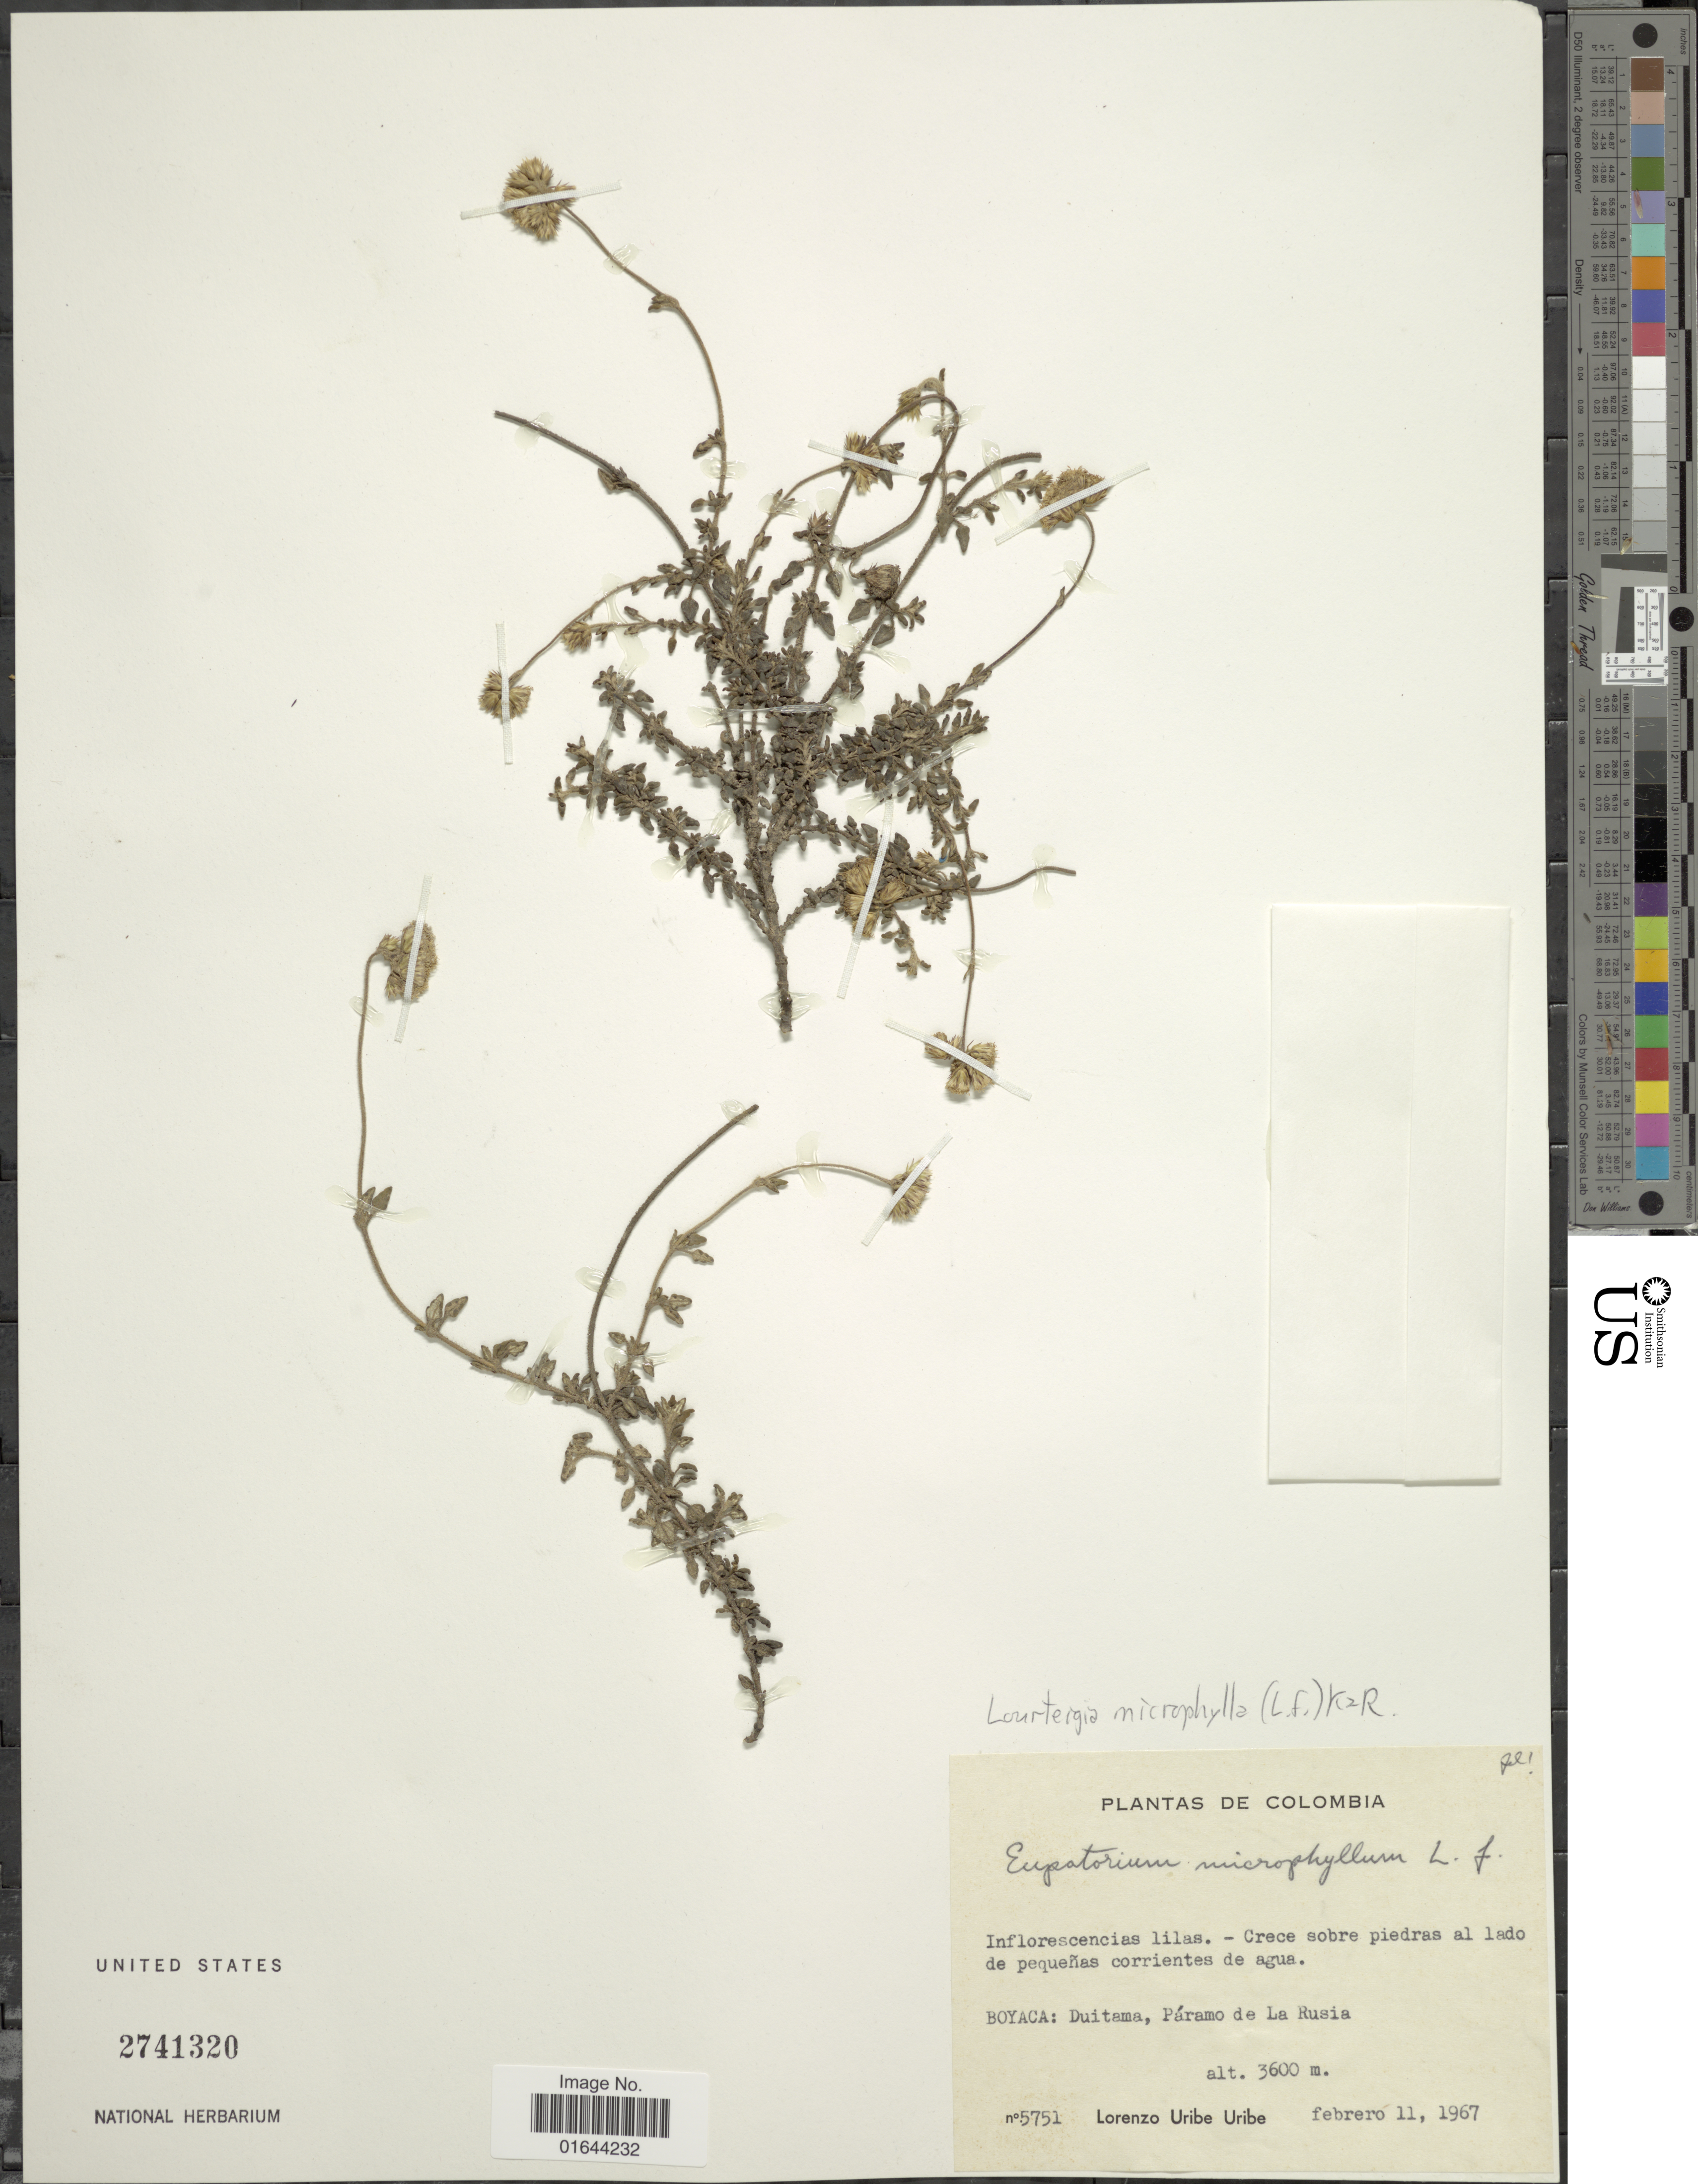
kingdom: Plantae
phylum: Tracheophyta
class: Magnoliopsida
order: Asterales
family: Asteraceae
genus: Lourteigia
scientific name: Lourteigia microphylla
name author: (L. f.) R.M. King & H. Rob.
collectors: L. Uribe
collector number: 5751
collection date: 1967-02-11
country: Colombia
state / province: Boyacá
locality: Boyaca, Duitama, Paramo de la Rusia.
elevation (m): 3600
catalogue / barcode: US 2741320